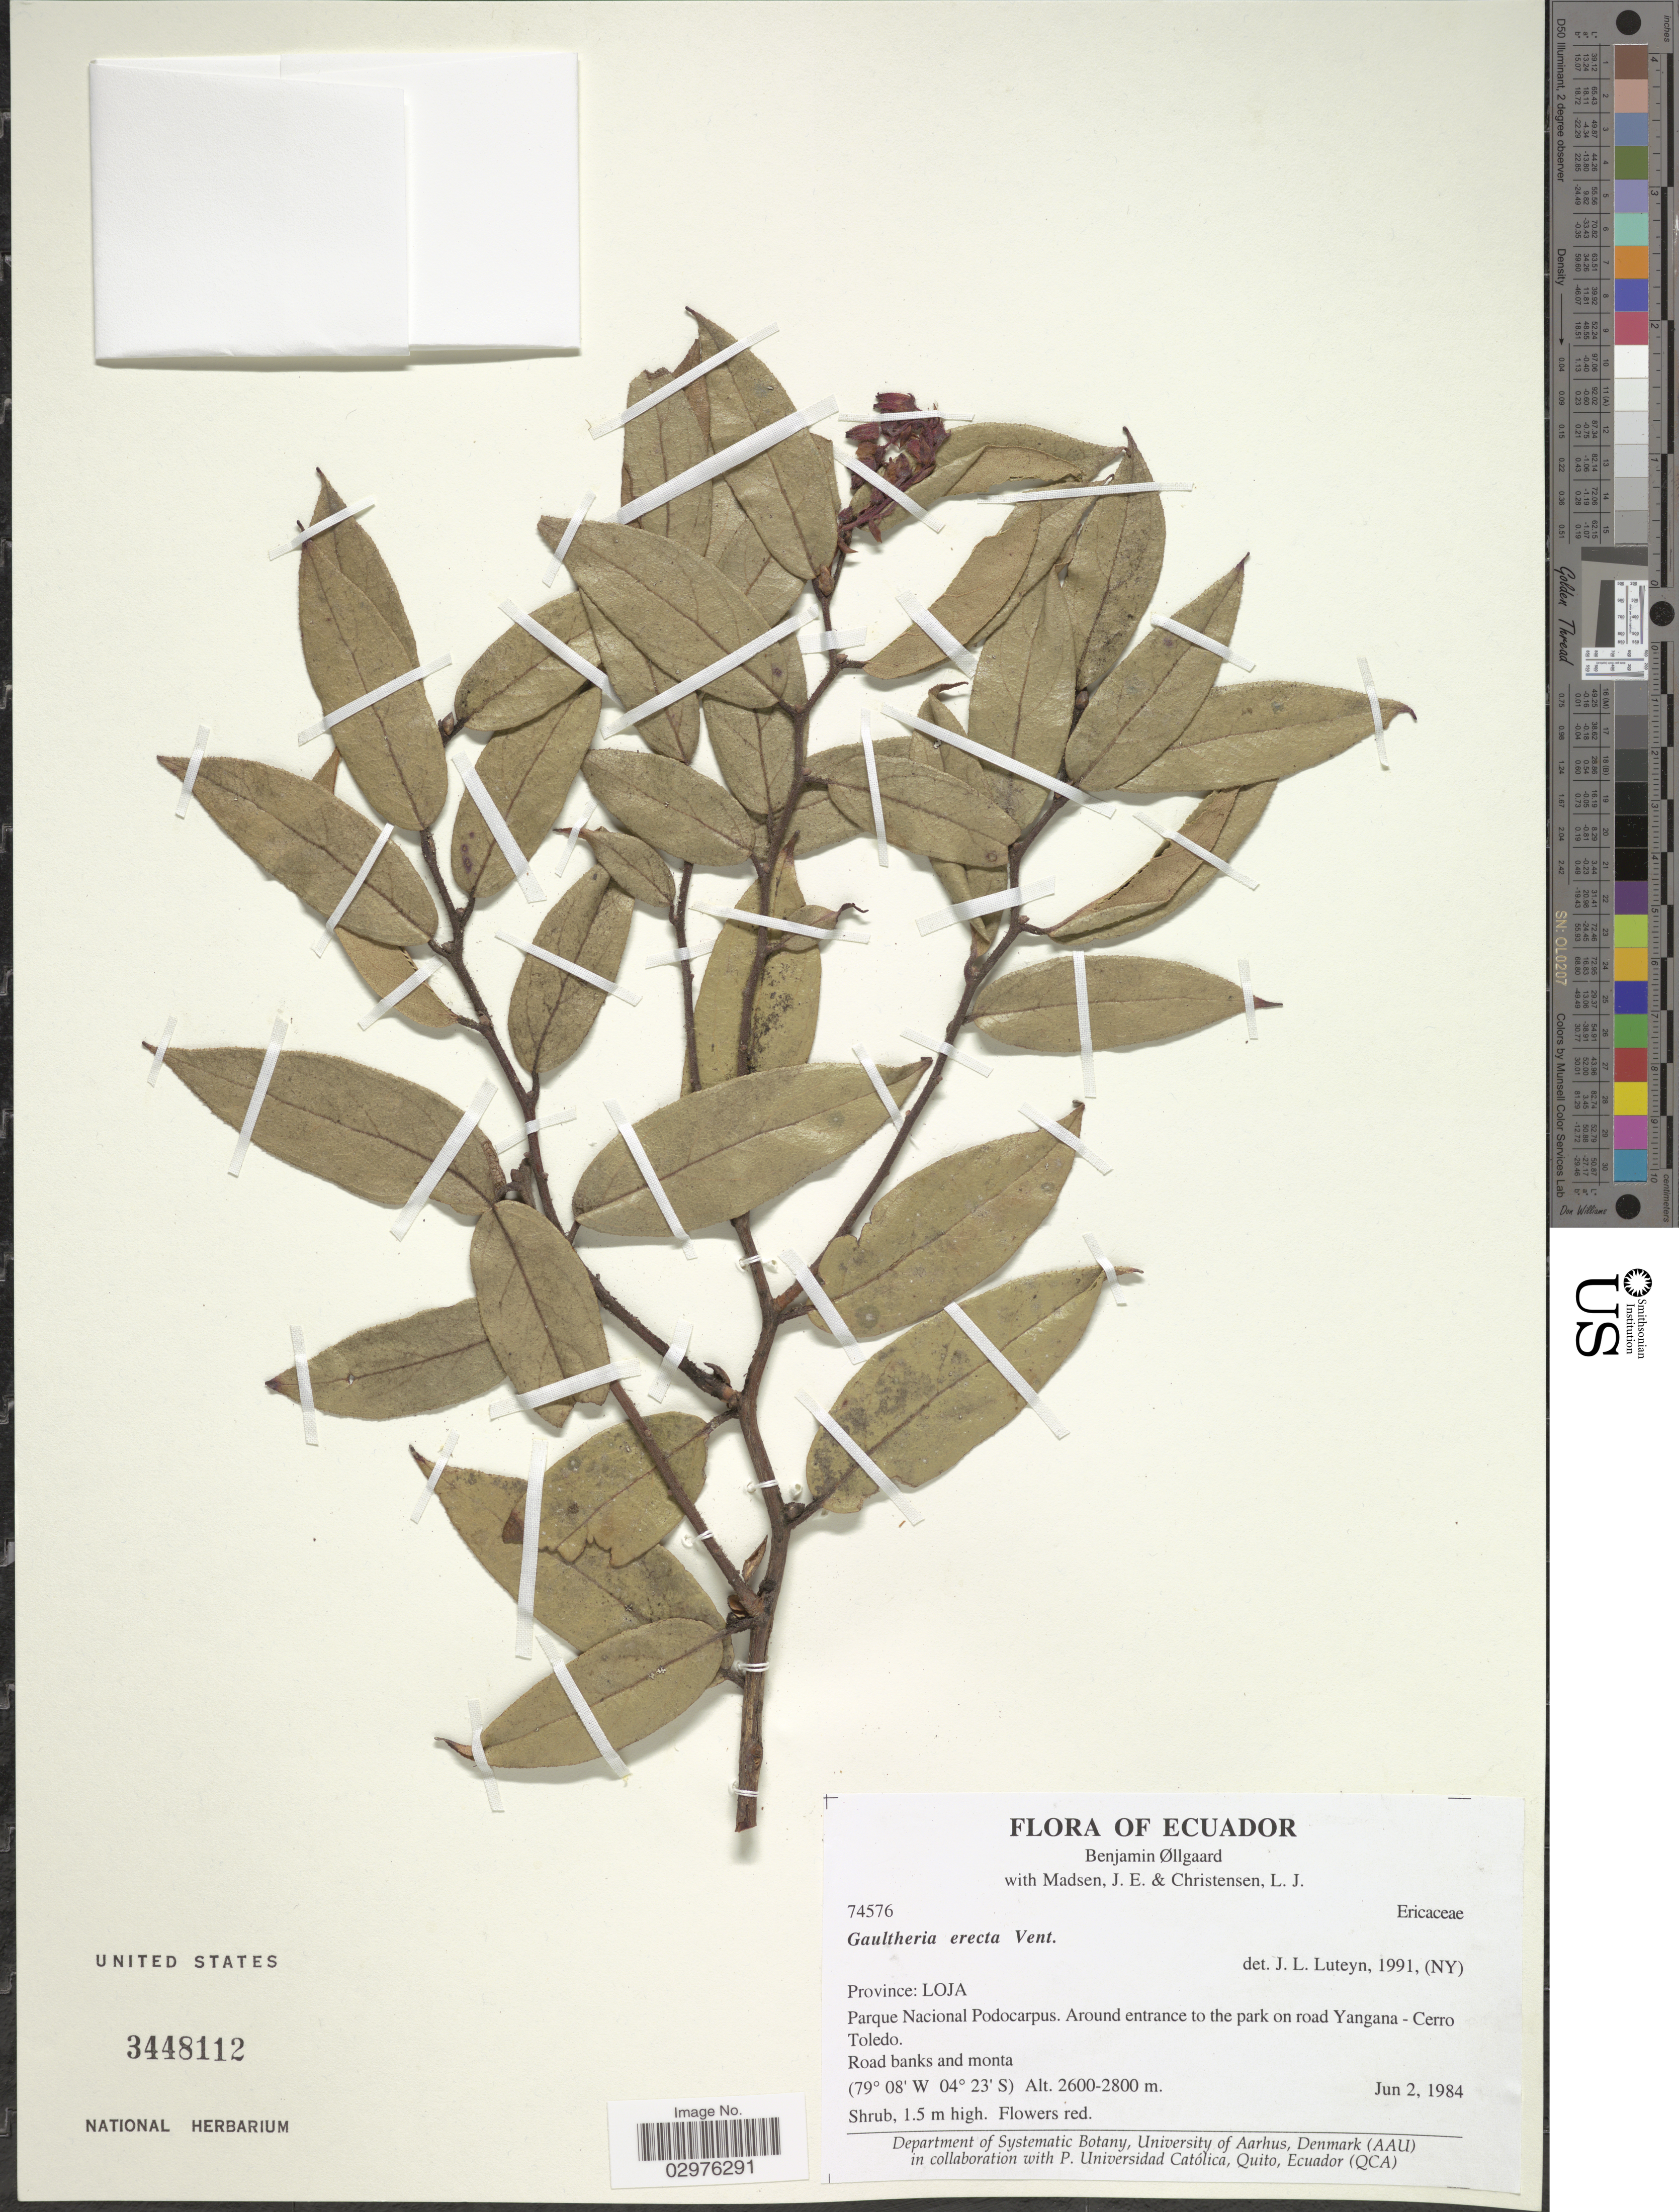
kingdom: Plantae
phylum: Tracheophyta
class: Magnoliopsida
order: Ericales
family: Ericaceae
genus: Gaultheria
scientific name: Gaultheria erecta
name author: Vent.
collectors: B. Øllgaard, J. E. Madsen & L. Christensen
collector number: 74576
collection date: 1984-06-02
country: Ecuador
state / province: Loja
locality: Province: Loja. Parque Nacional Podocarpus. Around entrance to the park on road Yangana - Cerro Toledo. Road banks and monta.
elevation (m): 2600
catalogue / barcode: US 3448112